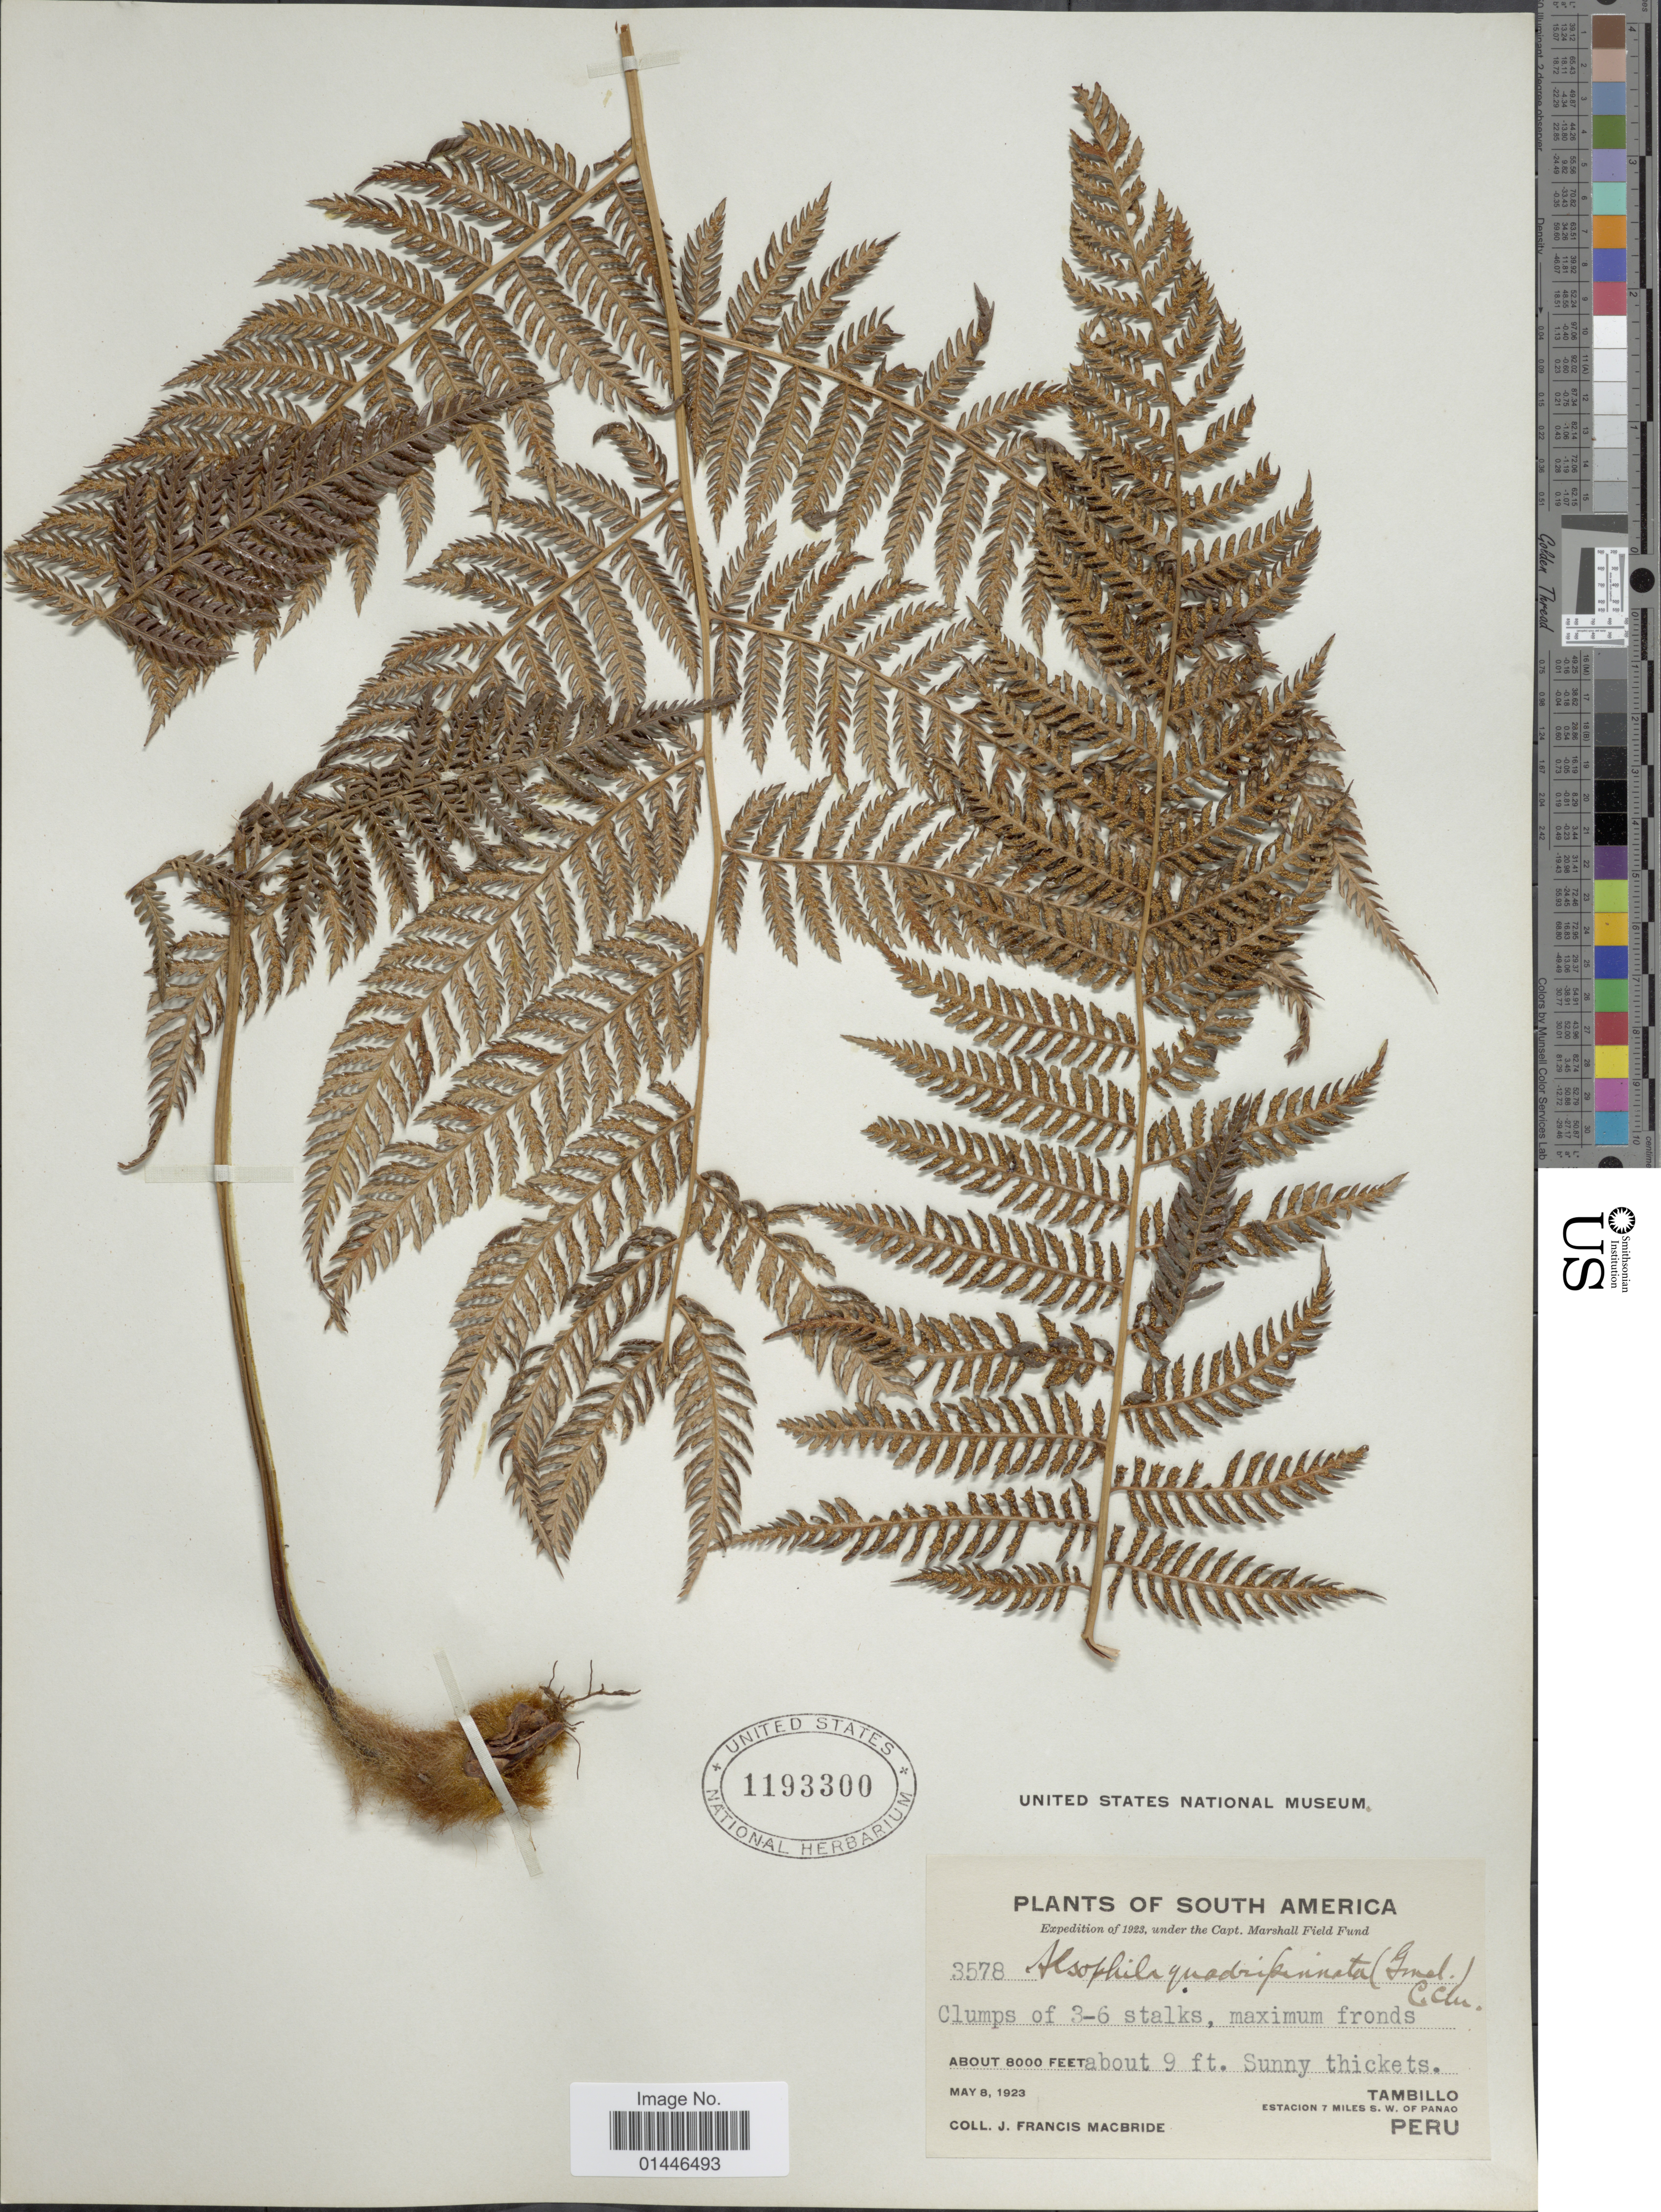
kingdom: Plantae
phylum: Tracheophyta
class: Polypodiopsida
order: Cyatheales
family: Dicksoniaceae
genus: Lophosoria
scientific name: Lophosoria quadripinnata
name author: (J.F. Gmel.) C. Chr.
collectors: J. F. Macbride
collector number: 3578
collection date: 1923-05-08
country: Peru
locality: Tambillo. Estacion 7 miles S. W. of Panao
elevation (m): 2438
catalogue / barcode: US 1193300